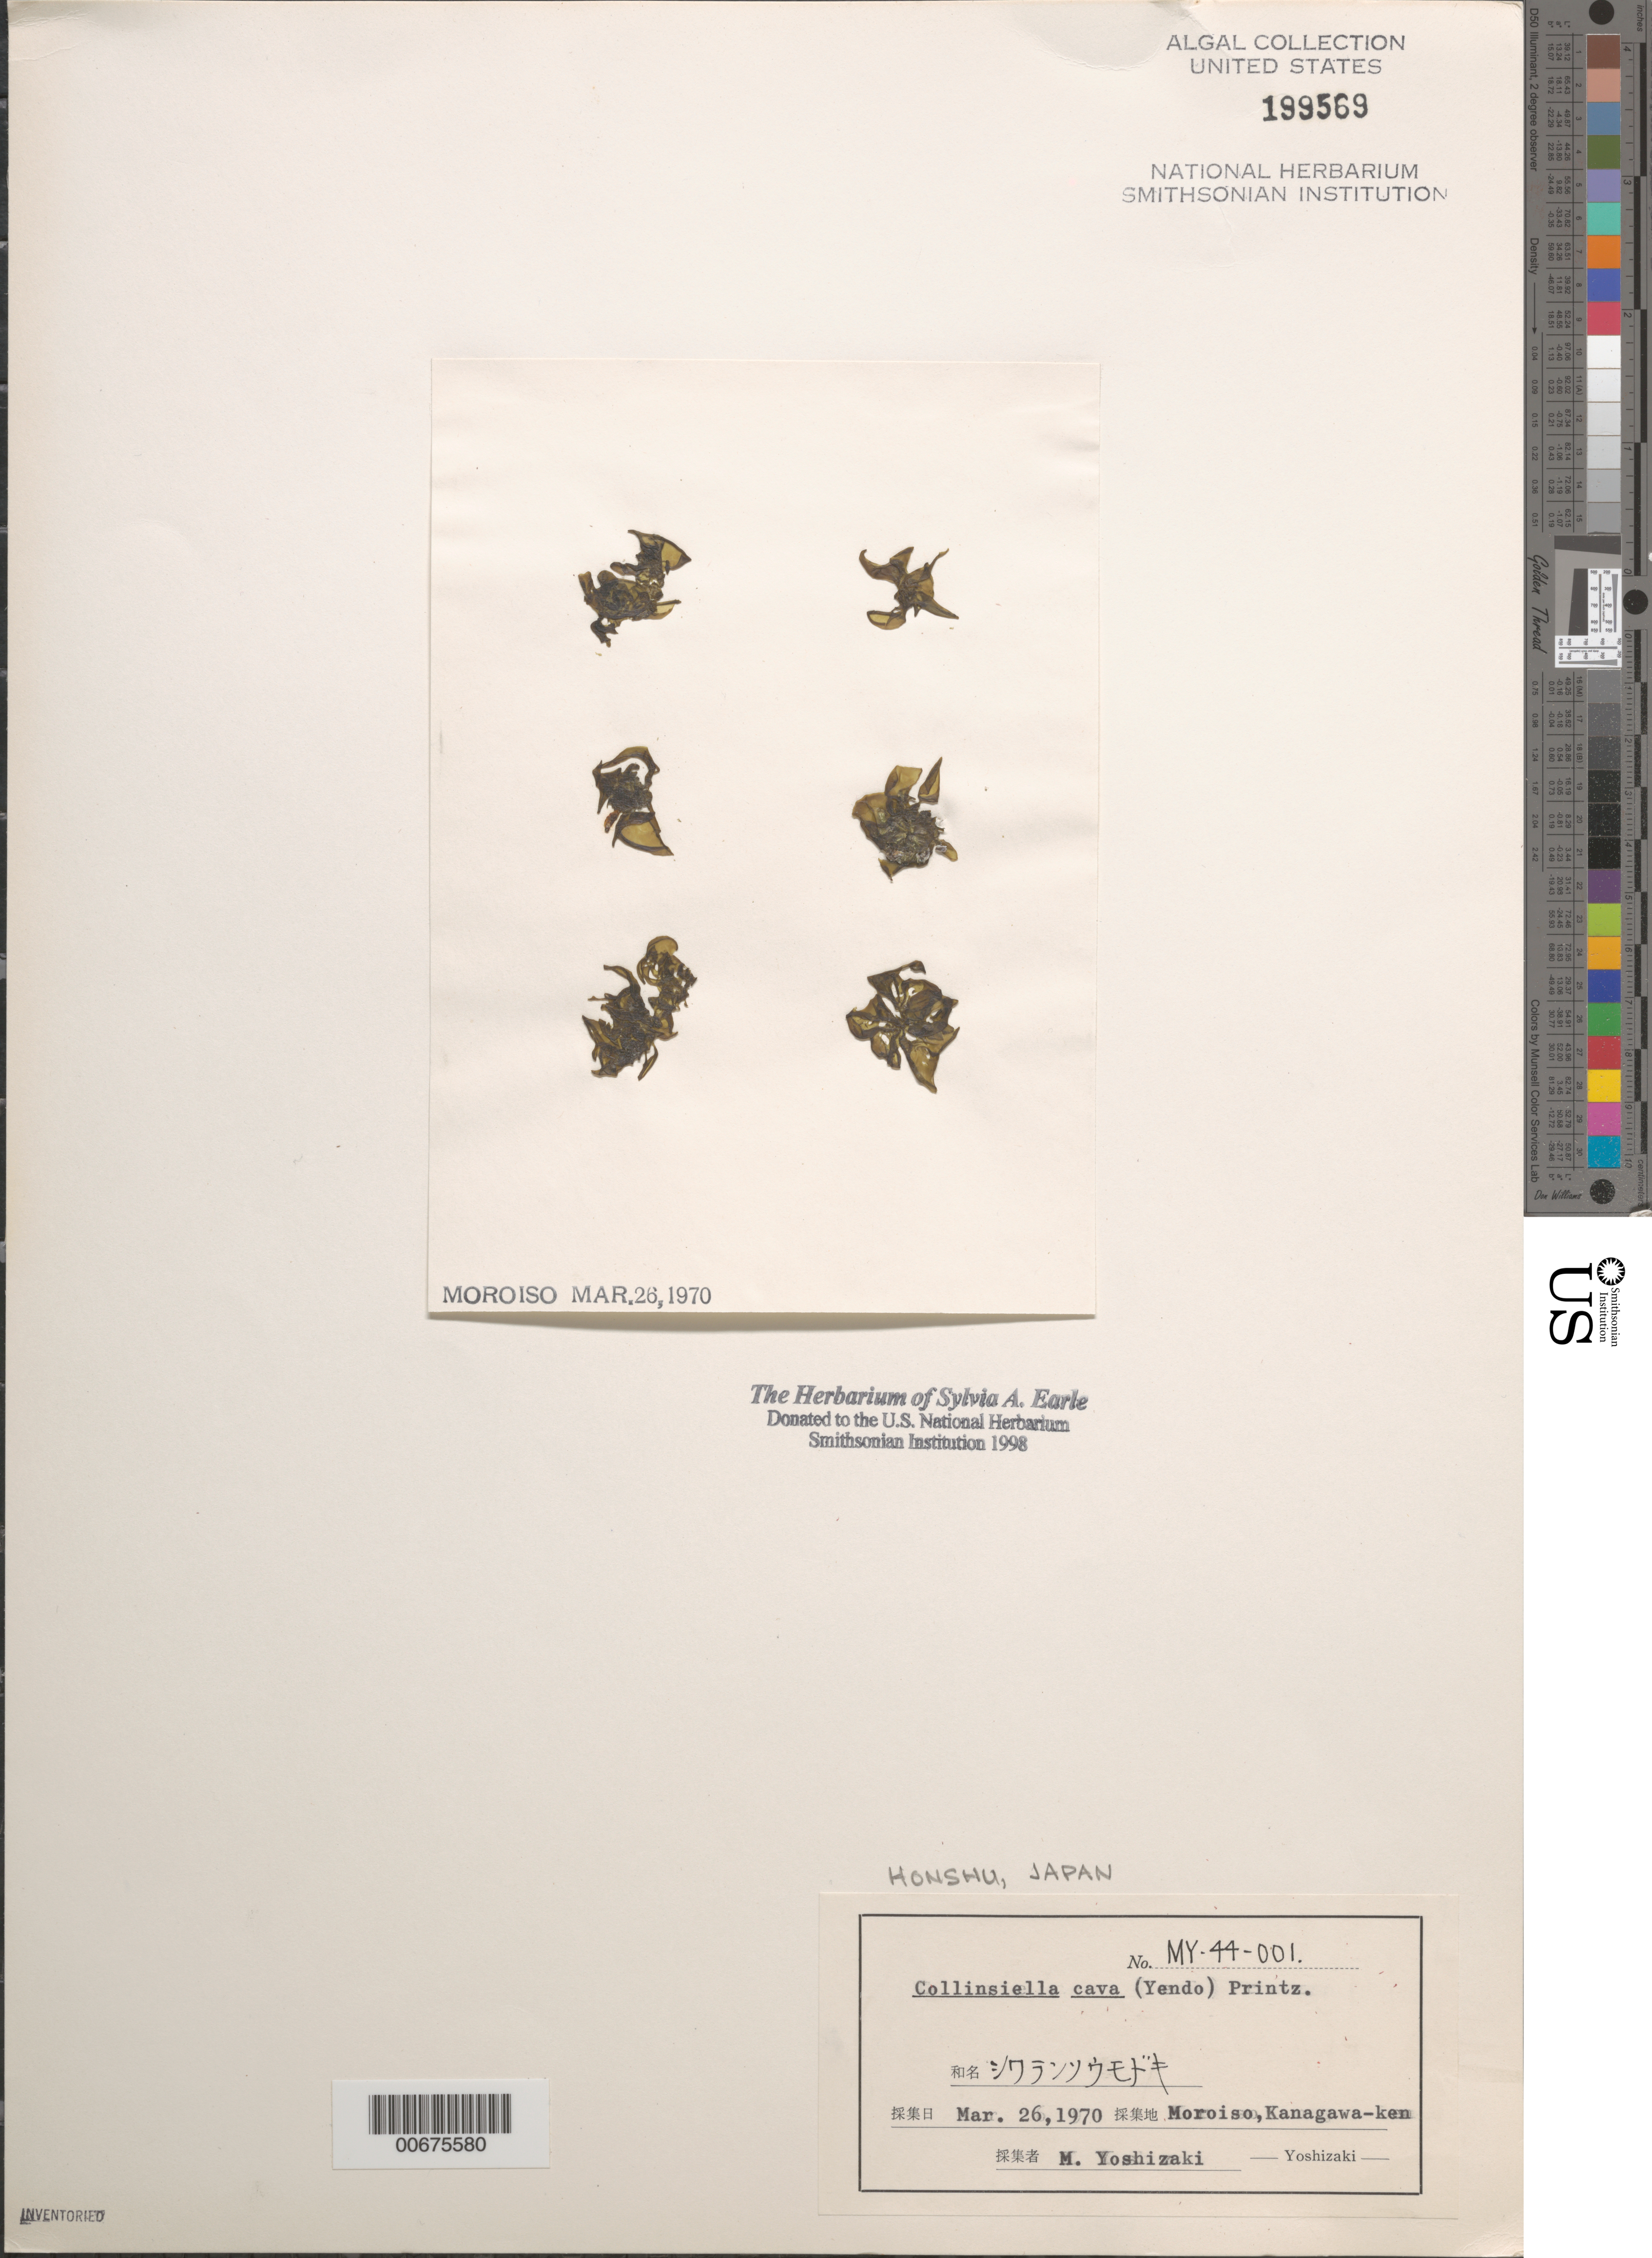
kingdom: Plantae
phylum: Chlorophyta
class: Ulvophyceae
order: Ulotrichales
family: Collinsiellaceae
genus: Collinsiella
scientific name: Collinsiella cava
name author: (Yendo) Printz in Engler & Prantl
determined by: Yoshizaki, M.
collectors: M. Yoshizaki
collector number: My 44-001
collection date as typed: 26 Mar 1970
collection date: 1970-03-26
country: Japan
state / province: Kanagawa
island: Honshu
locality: Moroiso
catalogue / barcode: US 199569